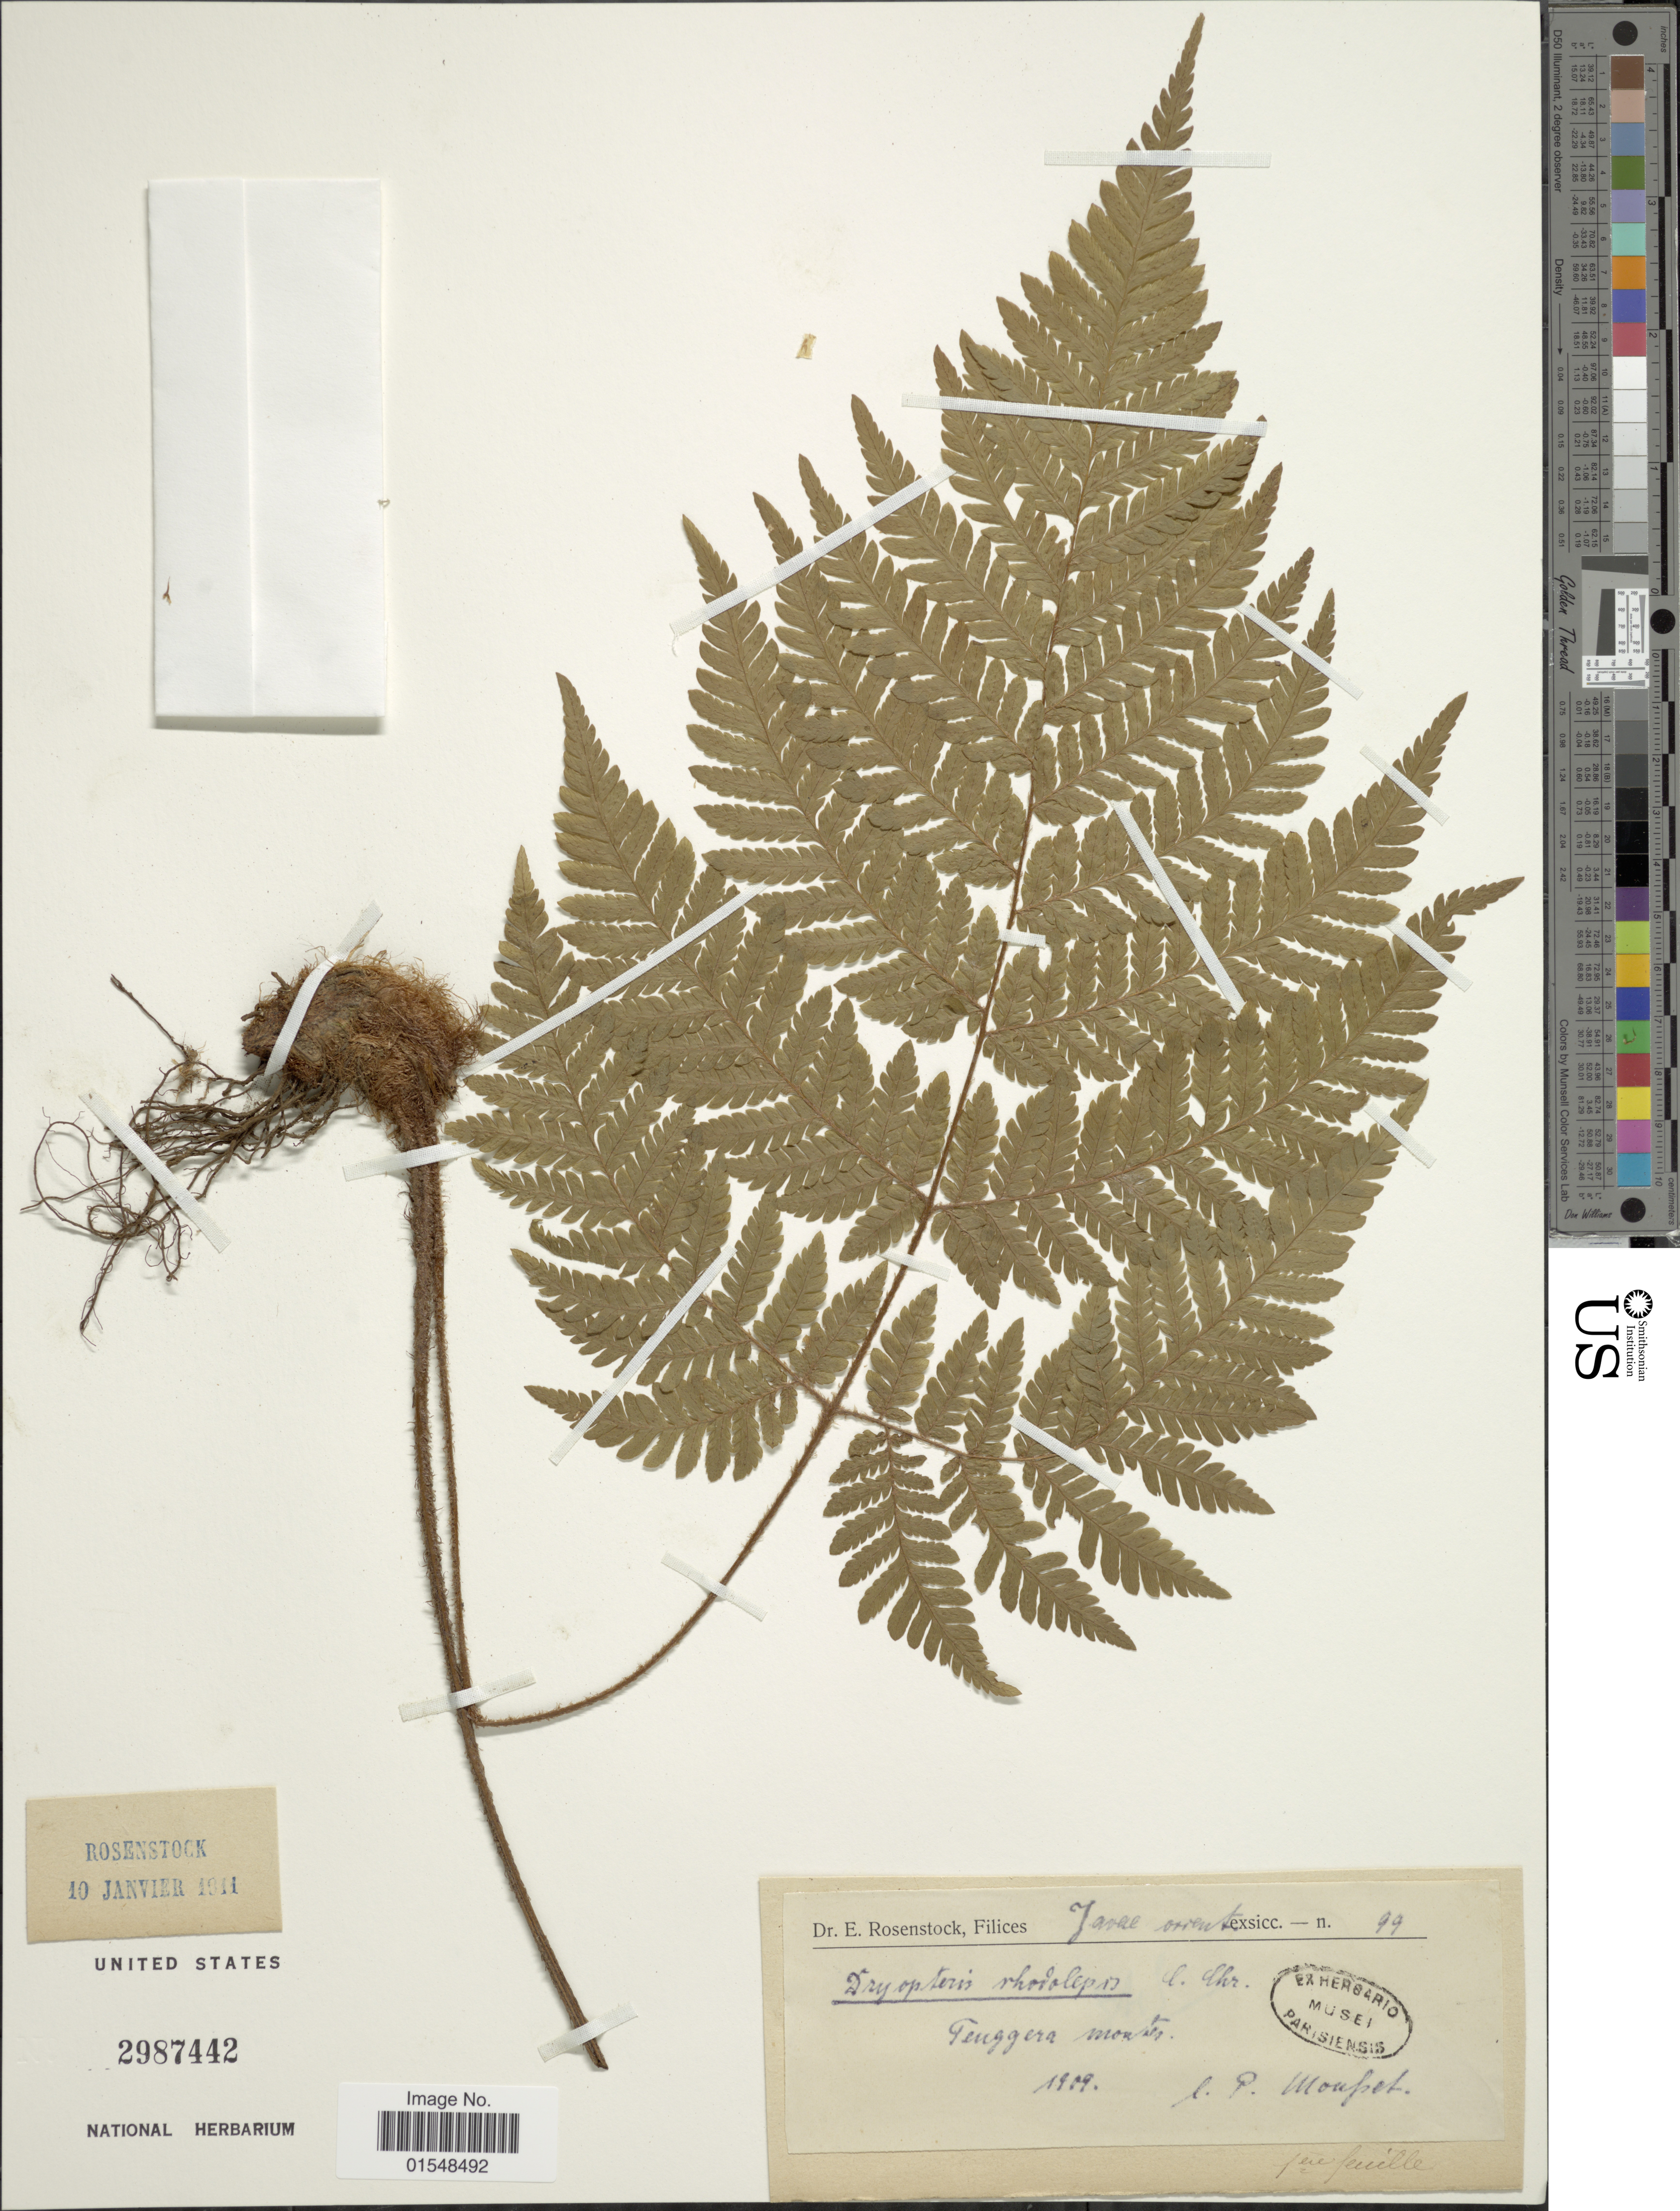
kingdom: Plantae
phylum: Tracheophyta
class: Polypodiopsida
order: Polypodiales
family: Dryopteridaceae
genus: Ctenitis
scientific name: Ctenitis subglandulosa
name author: (Hance) Ching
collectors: J. Mousset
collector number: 99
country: Indonesia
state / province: Java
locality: Filices, orient, Tenggera montes [interpreted]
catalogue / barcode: US 2987442